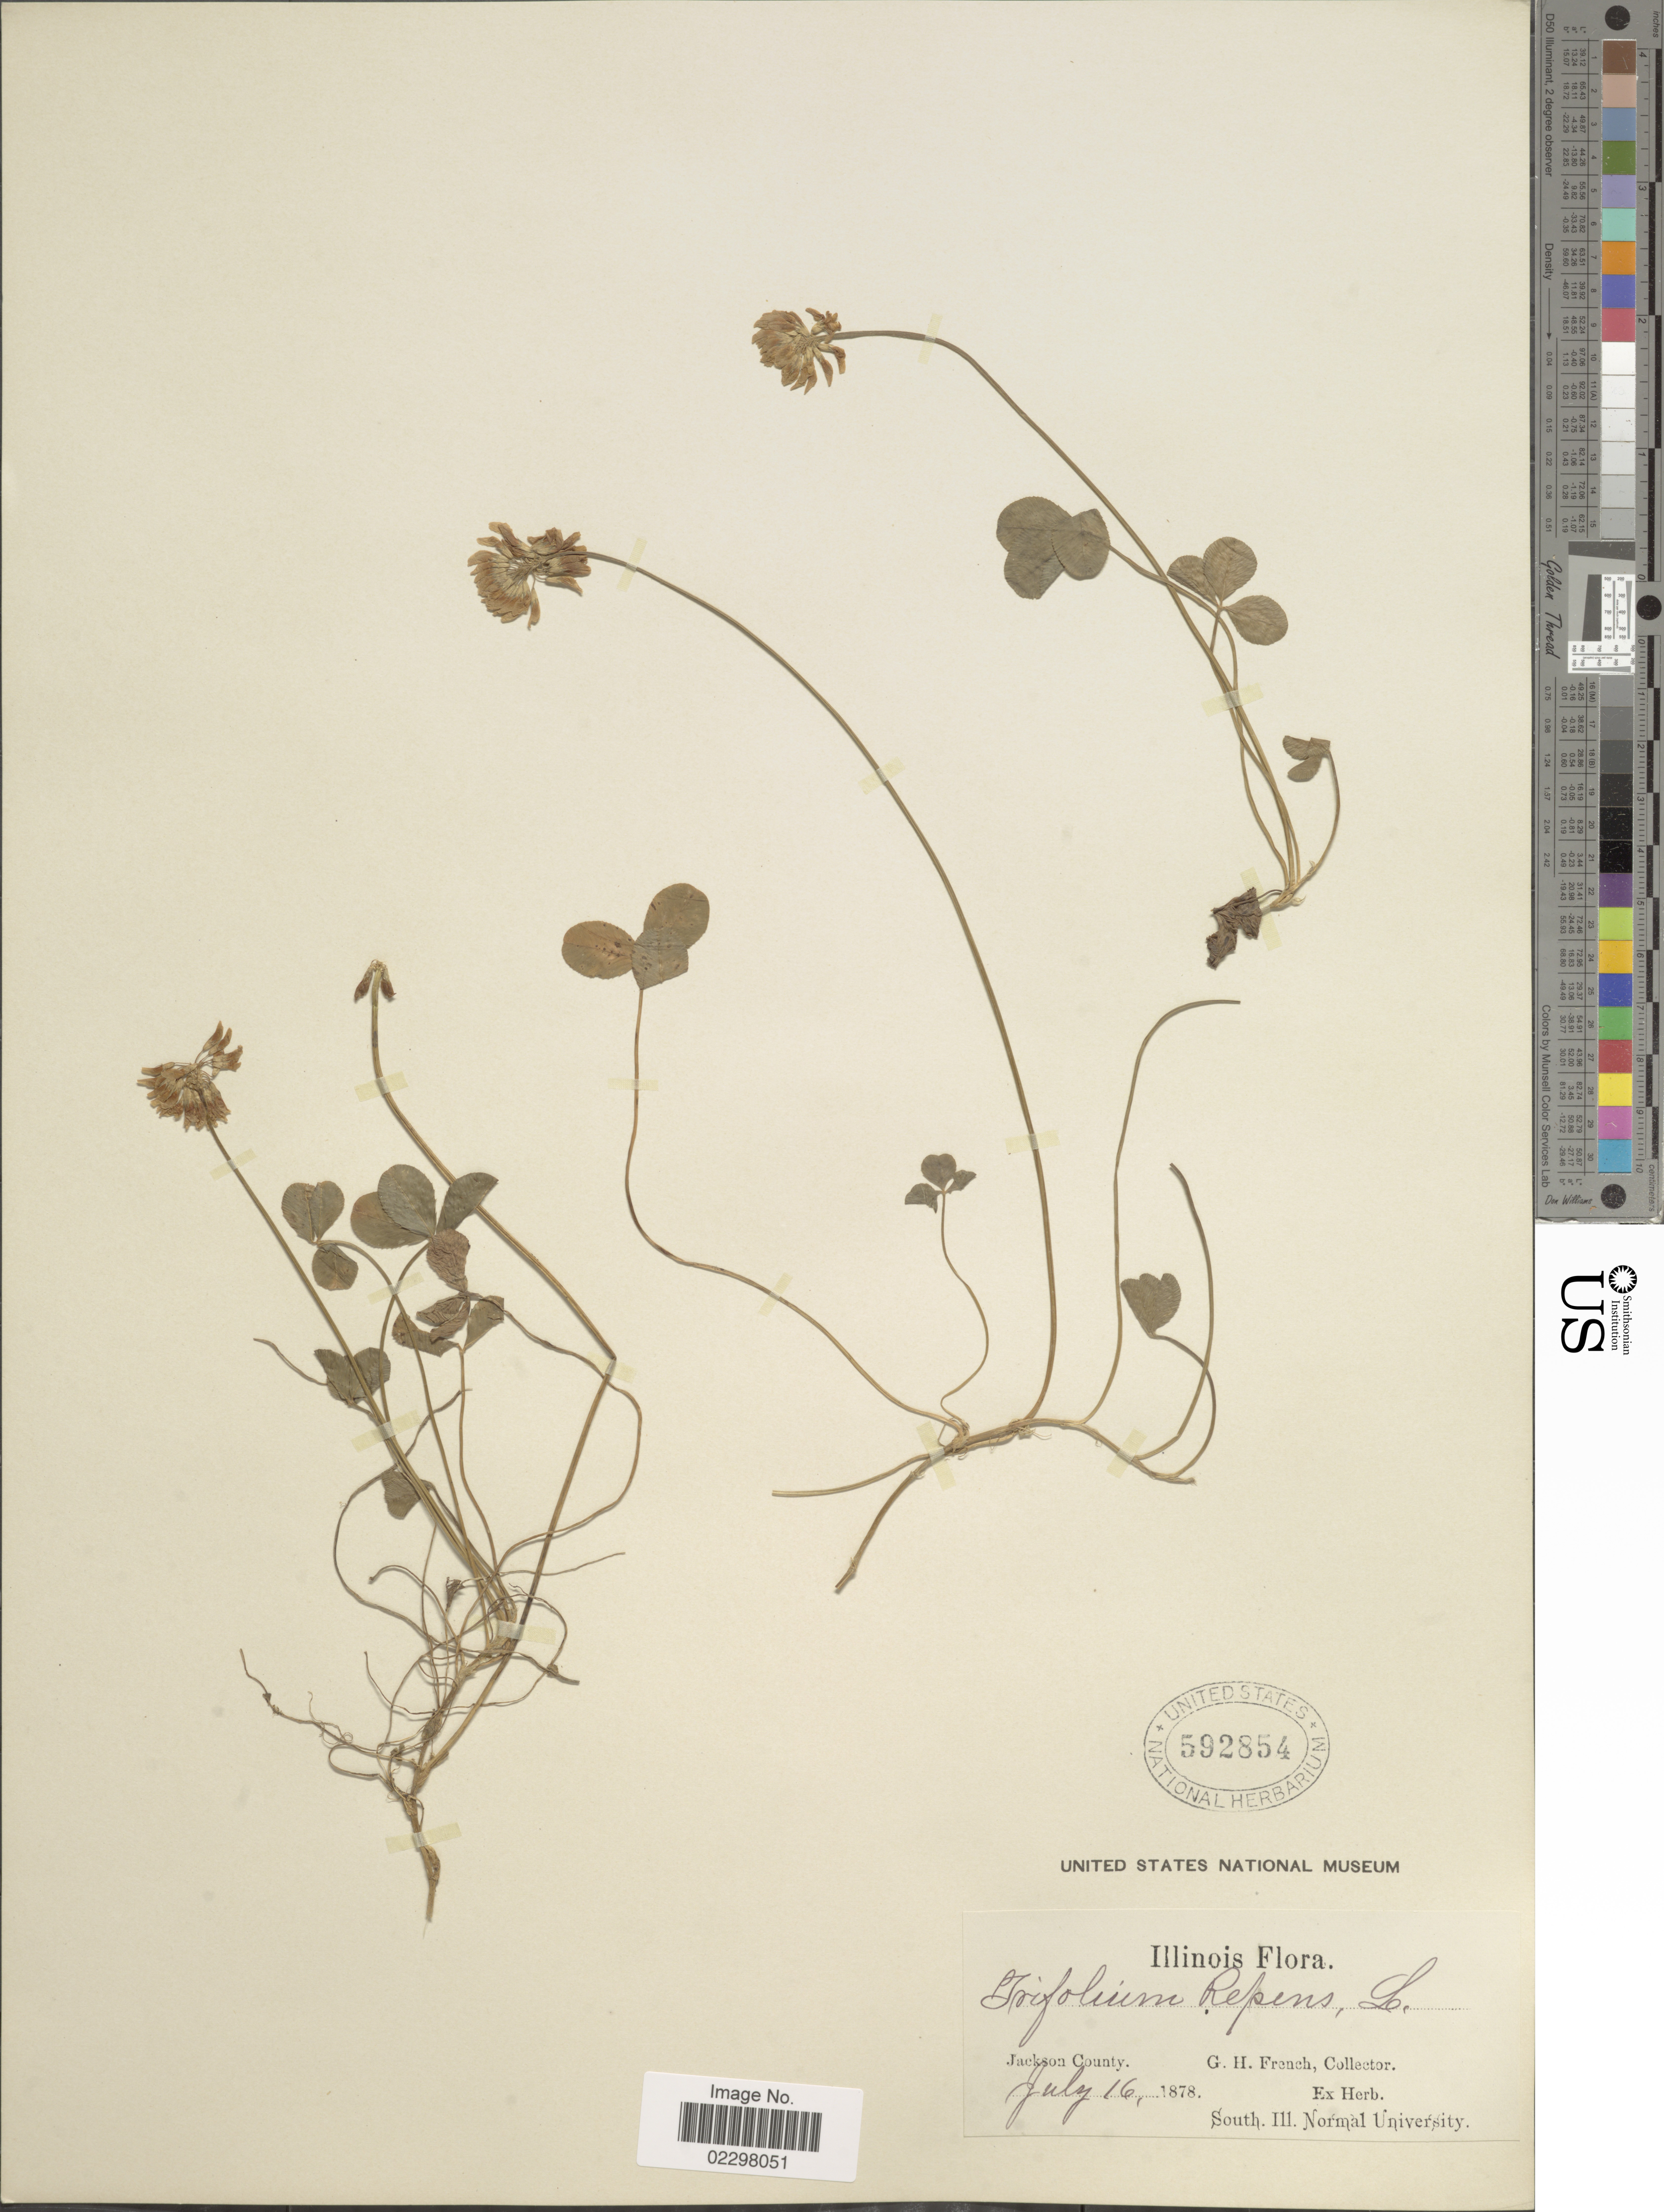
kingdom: Plantae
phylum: Tracheophyta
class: Magnoliopsida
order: Fabales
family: Fabaceae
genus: Trifolium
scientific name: Trifolium repens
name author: L.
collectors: G. H. French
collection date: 1878-07-16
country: United States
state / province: Illinois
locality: Jackson County.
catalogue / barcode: US 592854